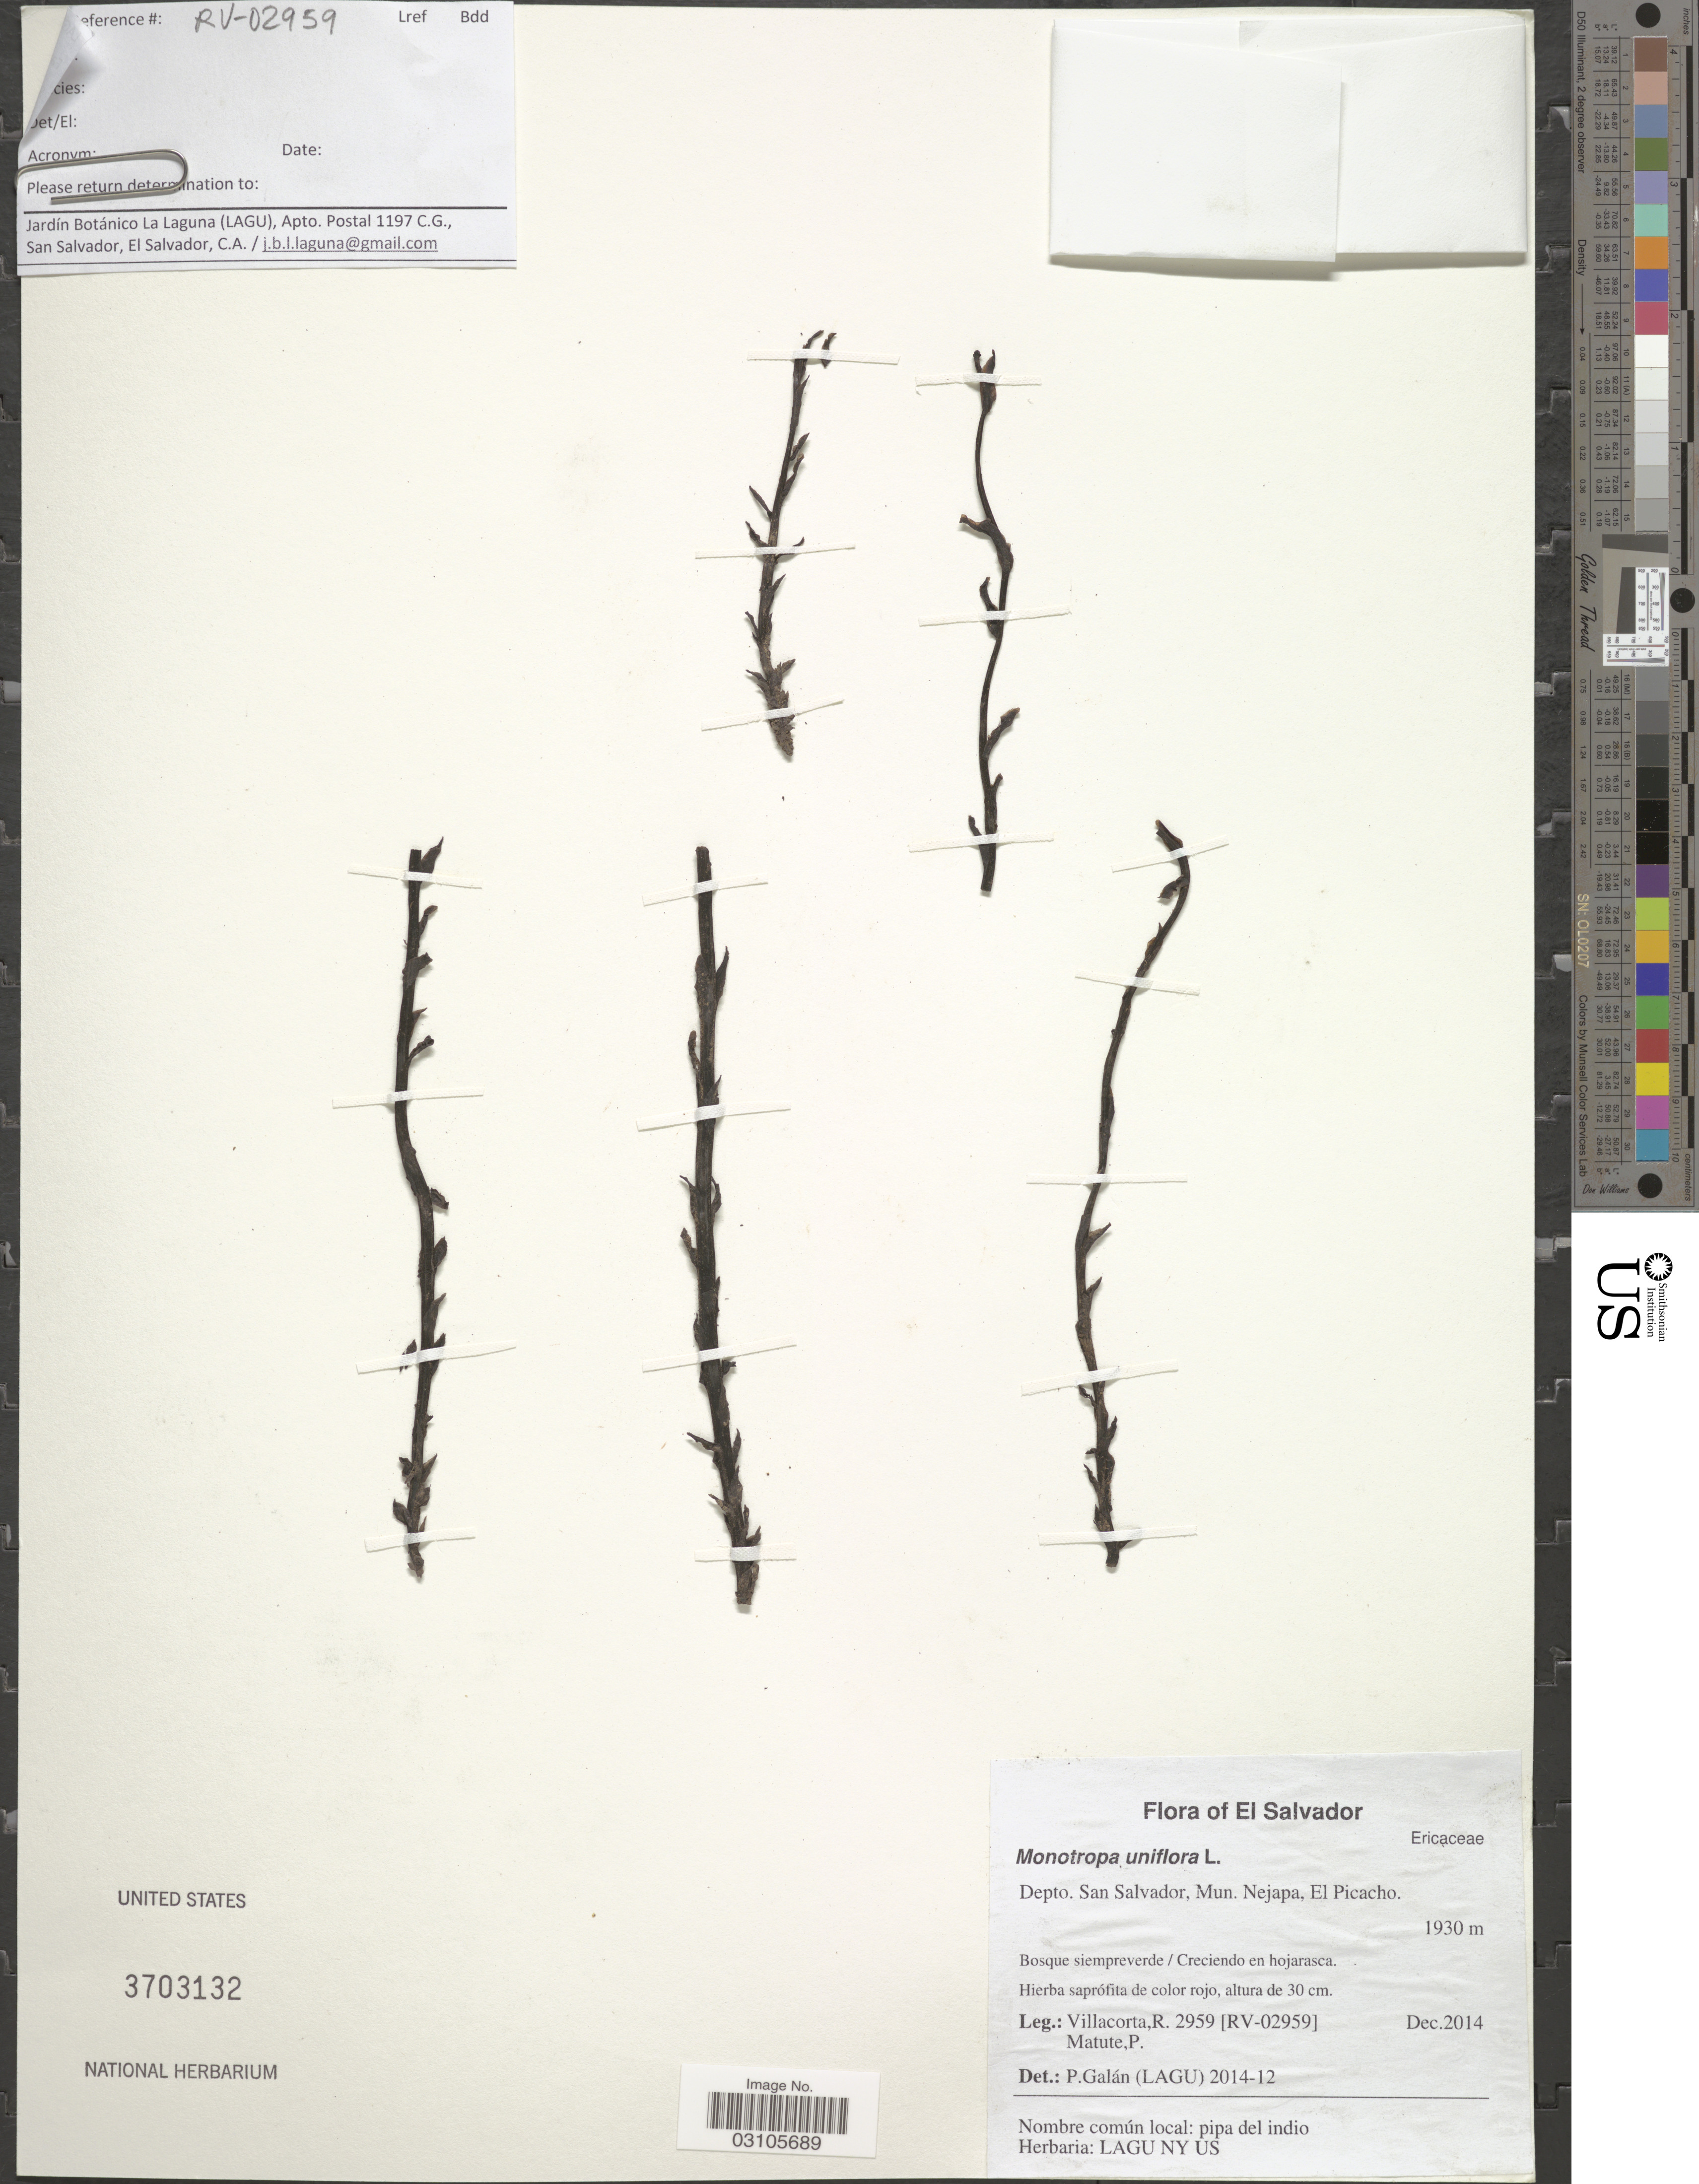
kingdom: Plantae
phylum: Tracheophyta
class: Magnoliopsida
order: Ericales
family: Ericaceae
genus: Monotropa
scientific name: Monotropa uniflora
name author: L.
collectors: R. Villacorta & P. Matute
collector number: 2959 [RV-02959]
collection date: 2014-12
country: El Salvador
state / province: San Salvador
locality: Depto. San Salvador, Mun. Nejapa, El Picacho.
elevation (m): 1930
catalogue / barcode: US 3703132